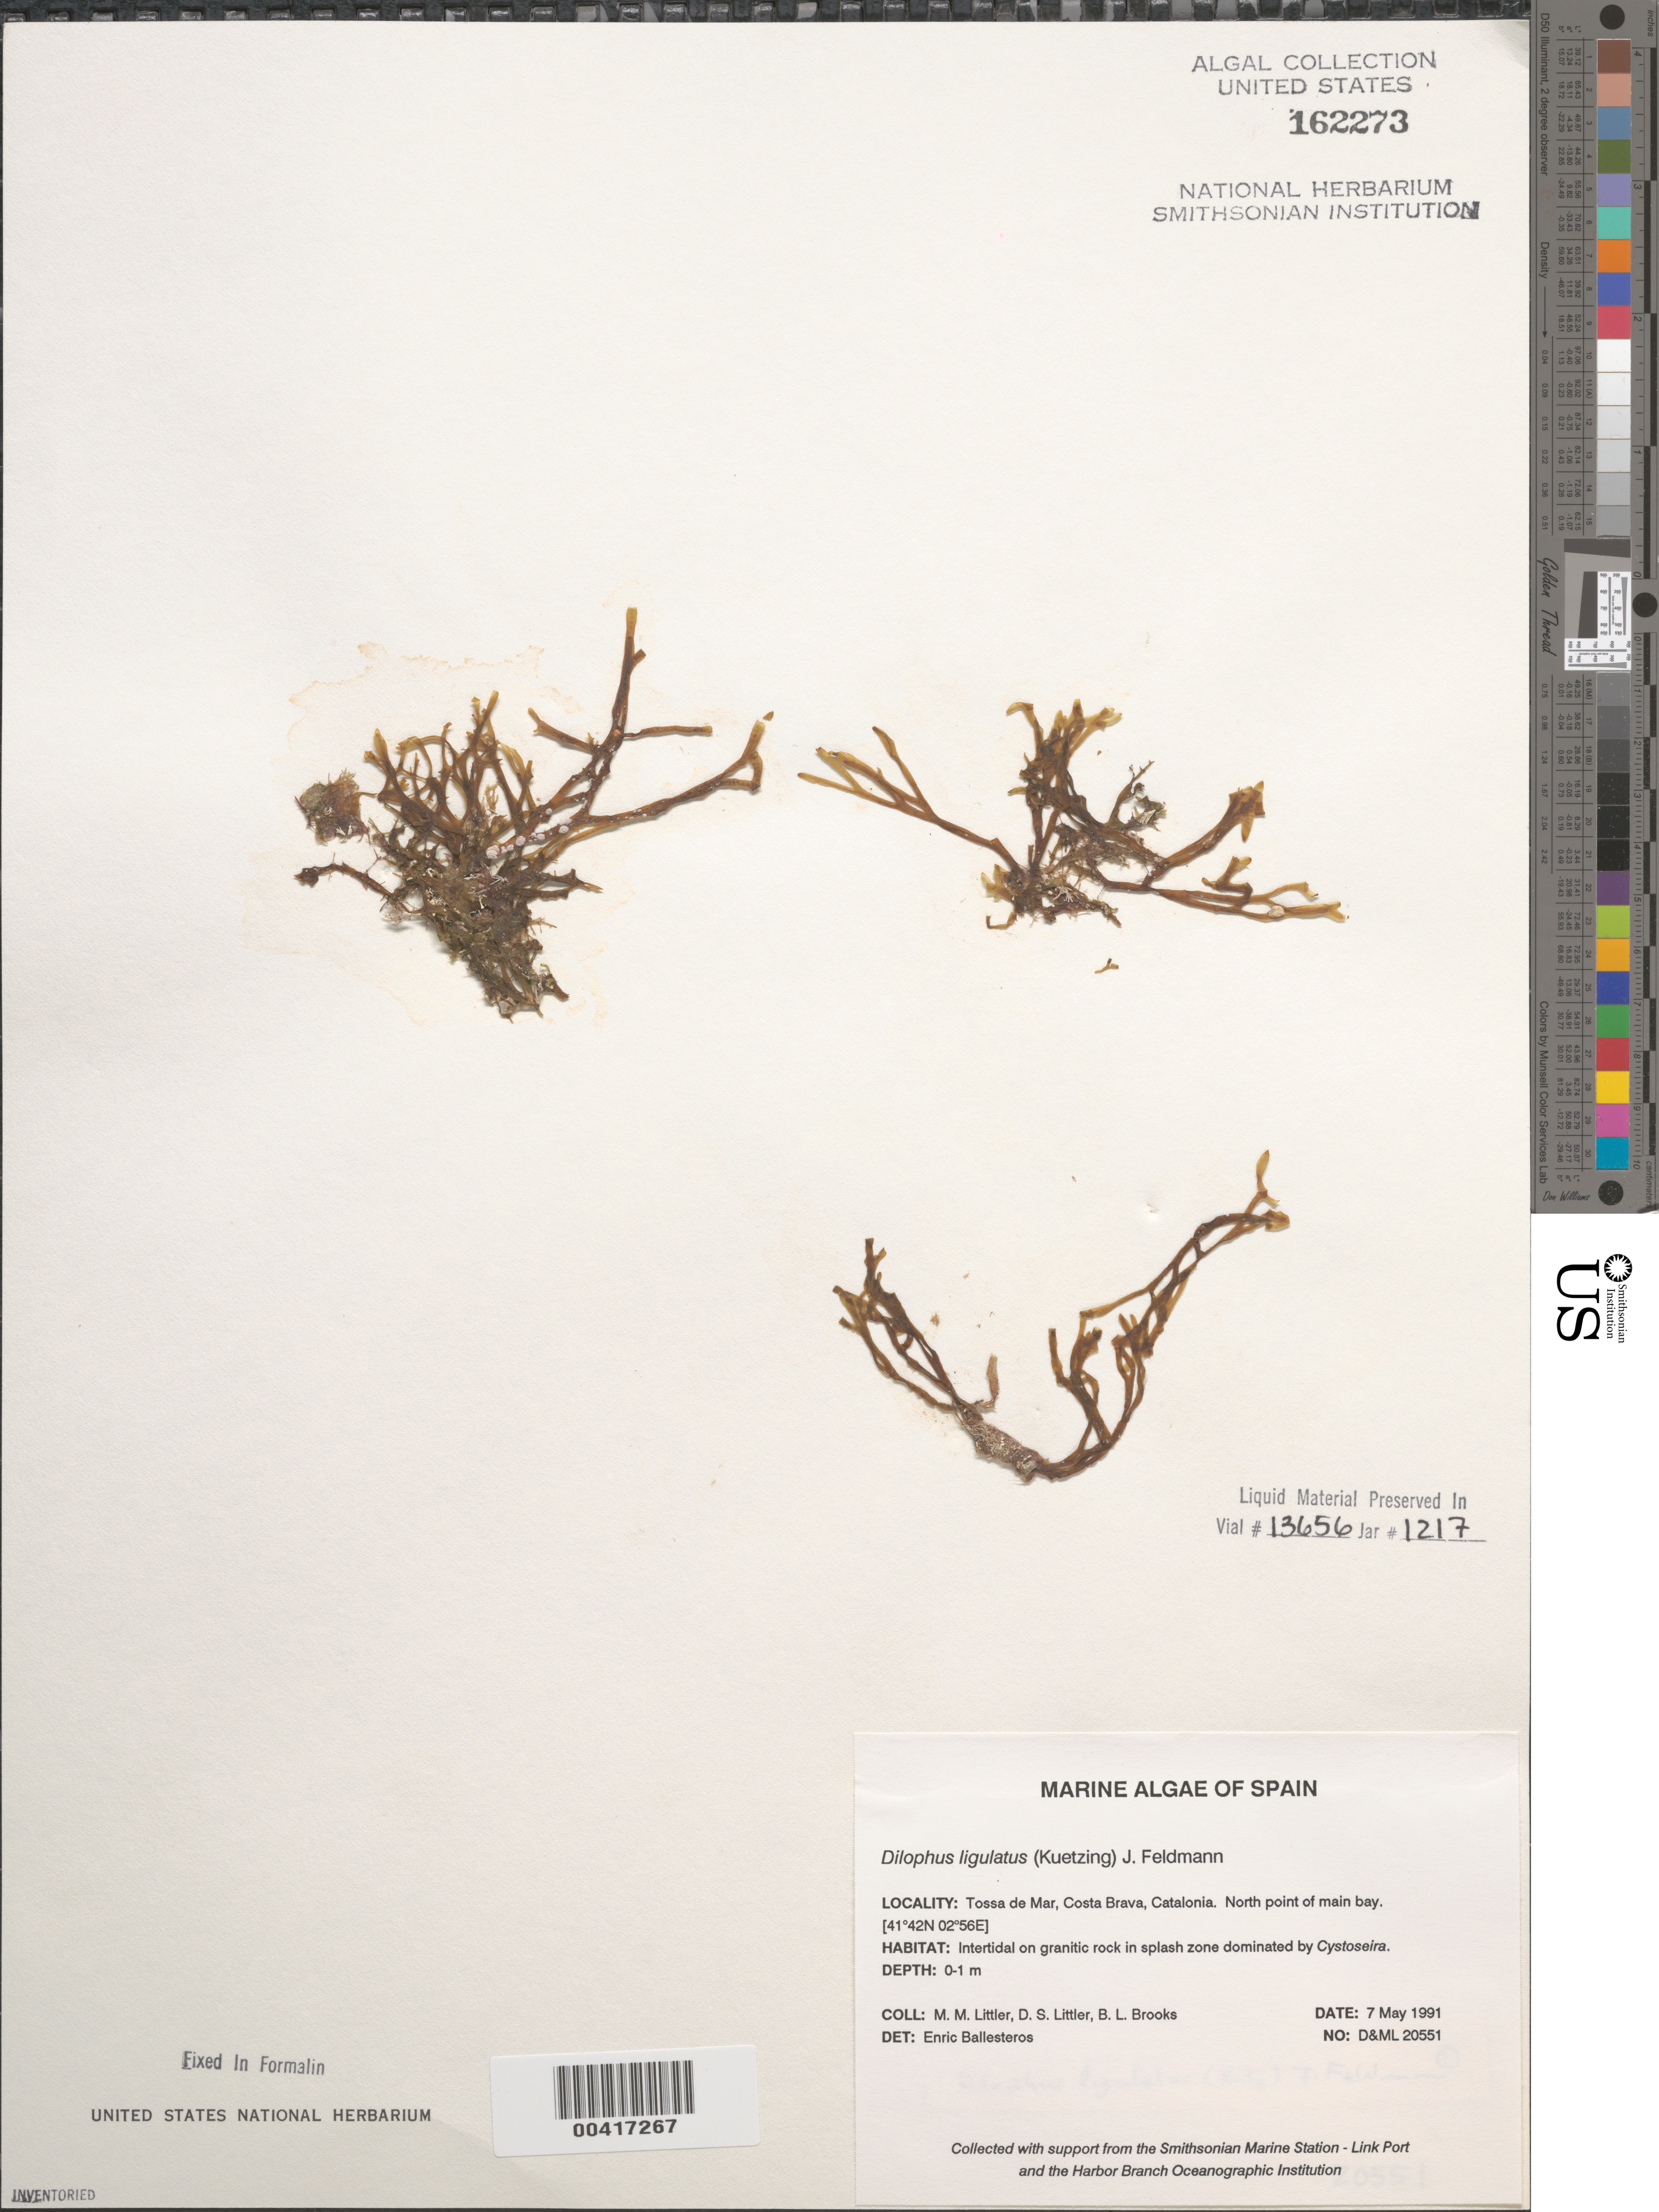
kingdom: Chromista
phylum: Ochrophyta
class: Phaeophyceae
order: Dictyotales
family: Dictyotaceae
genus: Dictyota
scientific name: Dictyota spiralis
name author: Mont.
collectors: M. M. Littler, D. S. Littler & B. Brooks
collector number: D&ML 20551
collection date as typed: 07 May 1991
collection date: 1991-05-07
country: Spain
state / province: Catalunya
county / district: Girona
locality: Tossa de mar, costa brava, catalonia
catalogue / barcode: US 162273